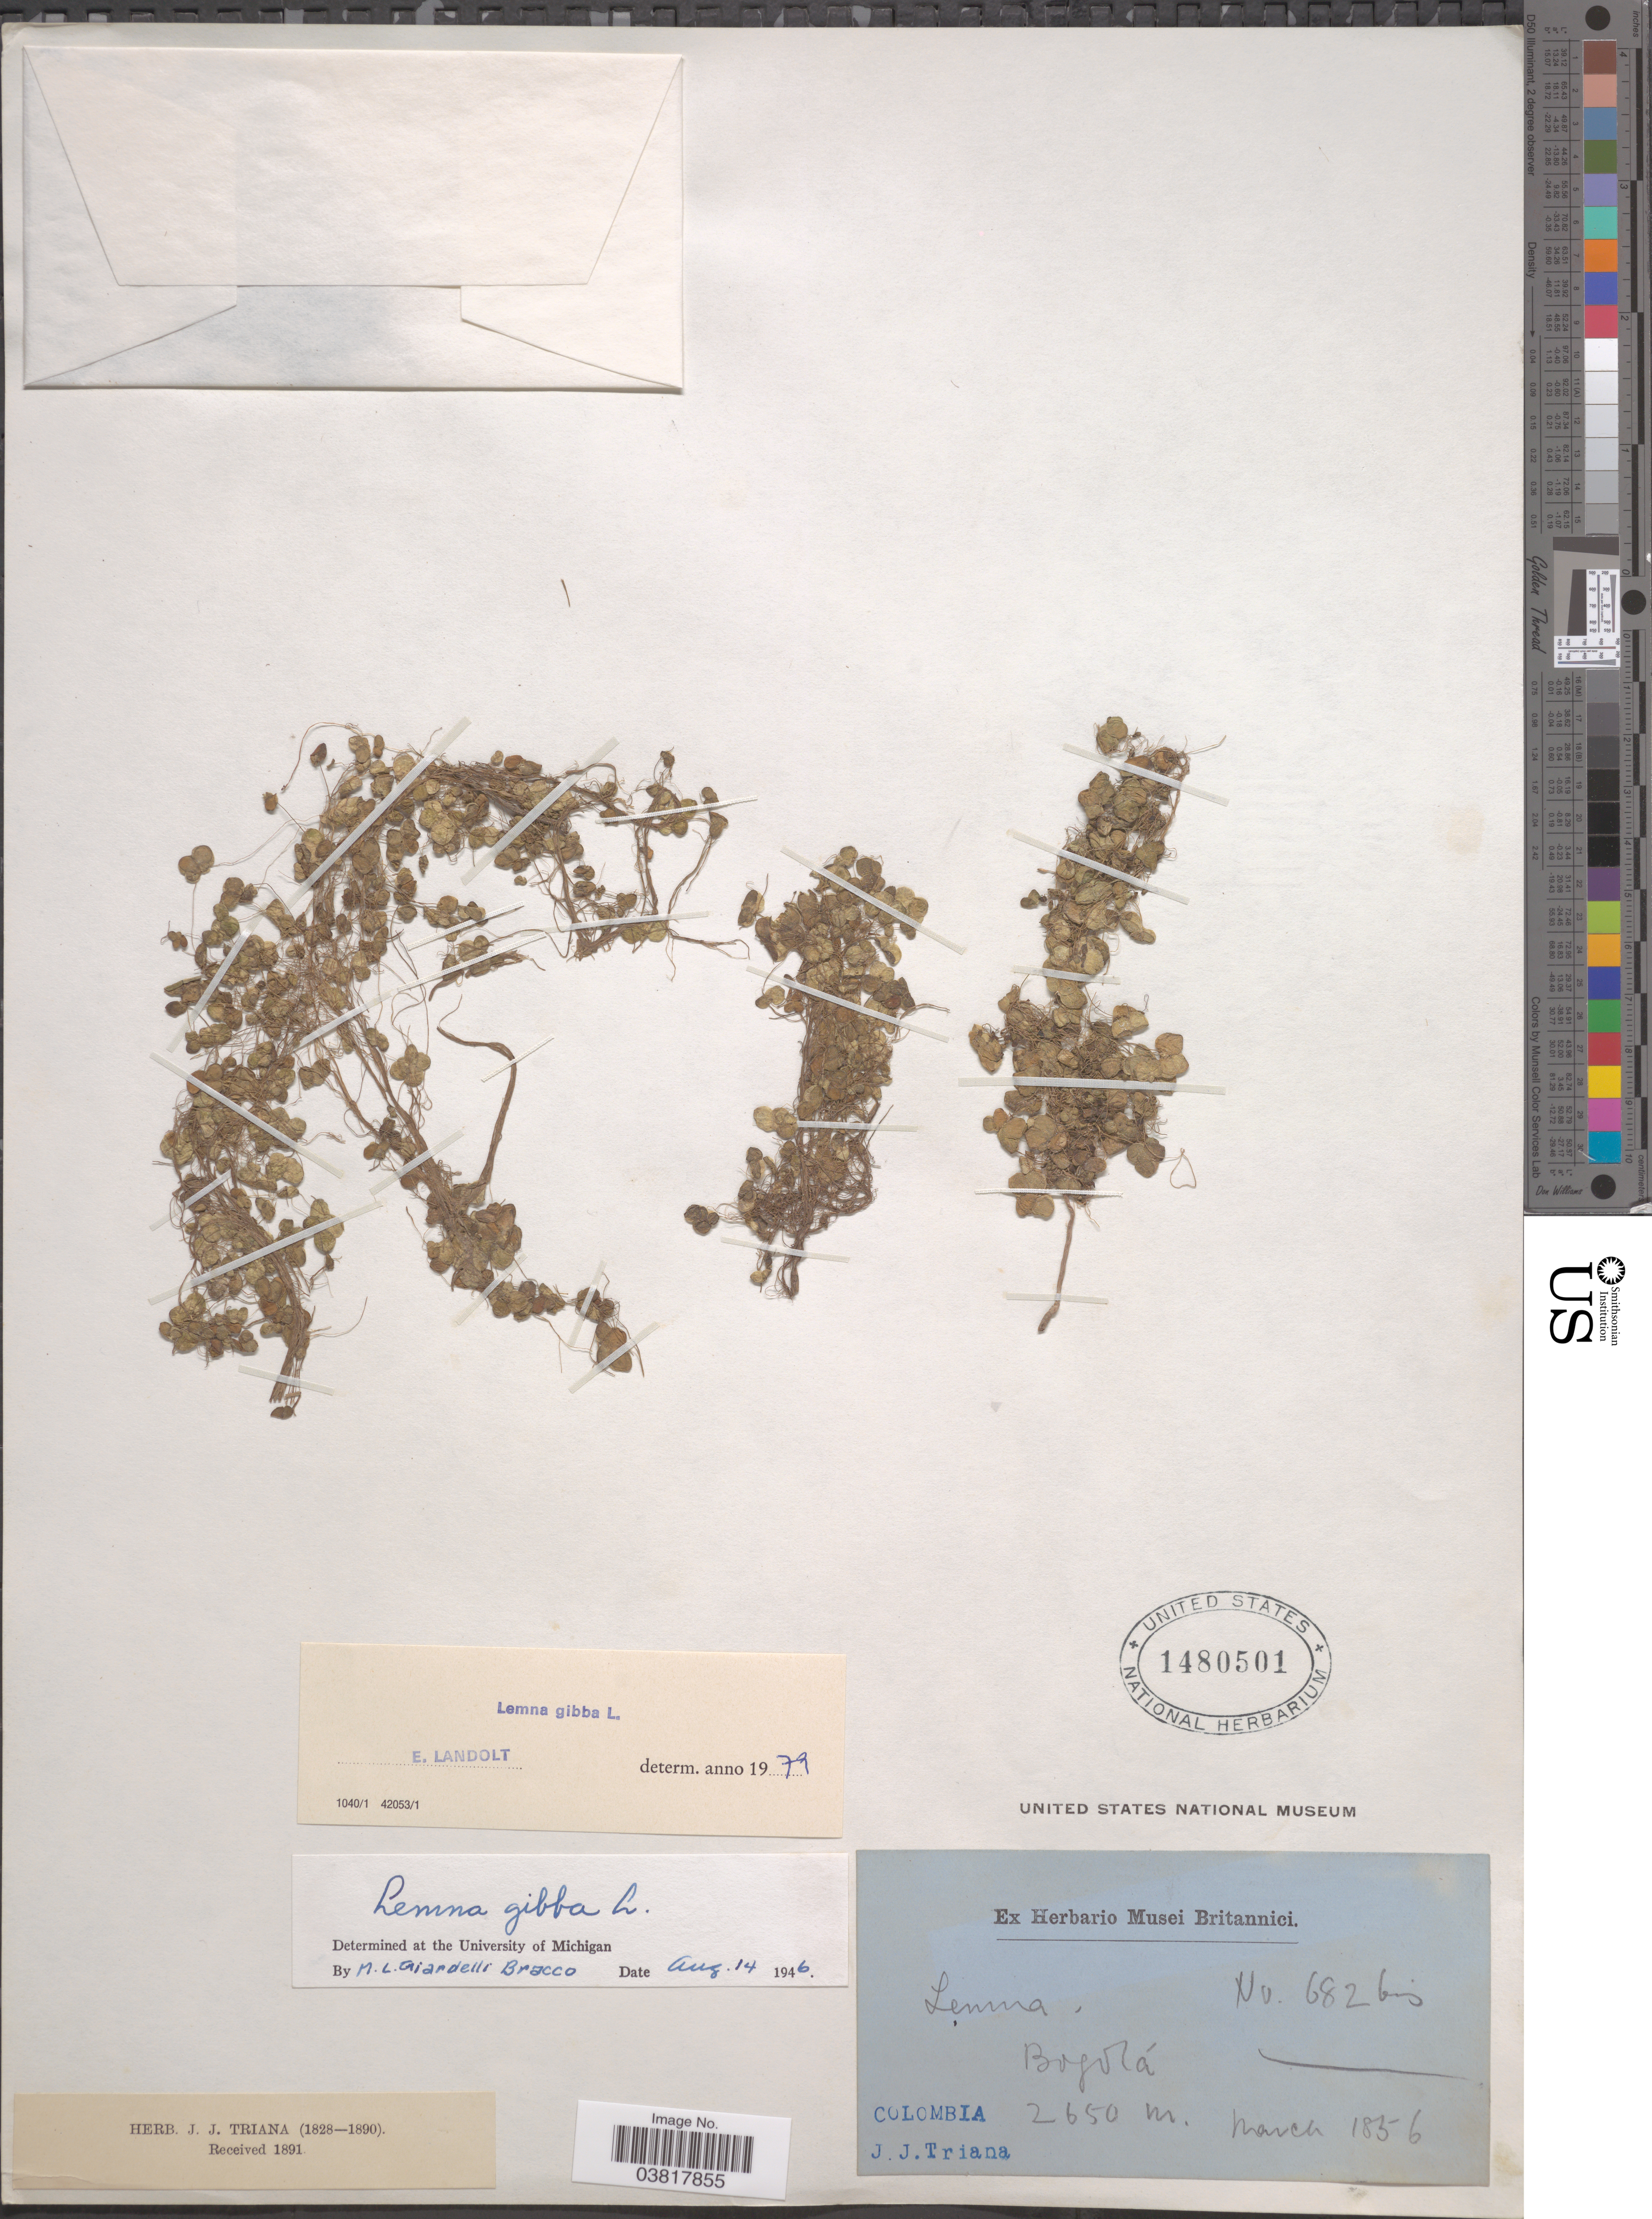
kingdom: Plantae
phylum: Tracheophyta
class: Liliopsida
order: Alismatales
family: Araceae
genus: Lemna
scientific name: Lemna gibba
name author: L.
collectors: J. J. Triana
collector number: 682bis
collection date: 1856-03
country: Colombia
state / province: Bogota D.C.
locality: Bogotá.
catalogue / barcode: US 1480501